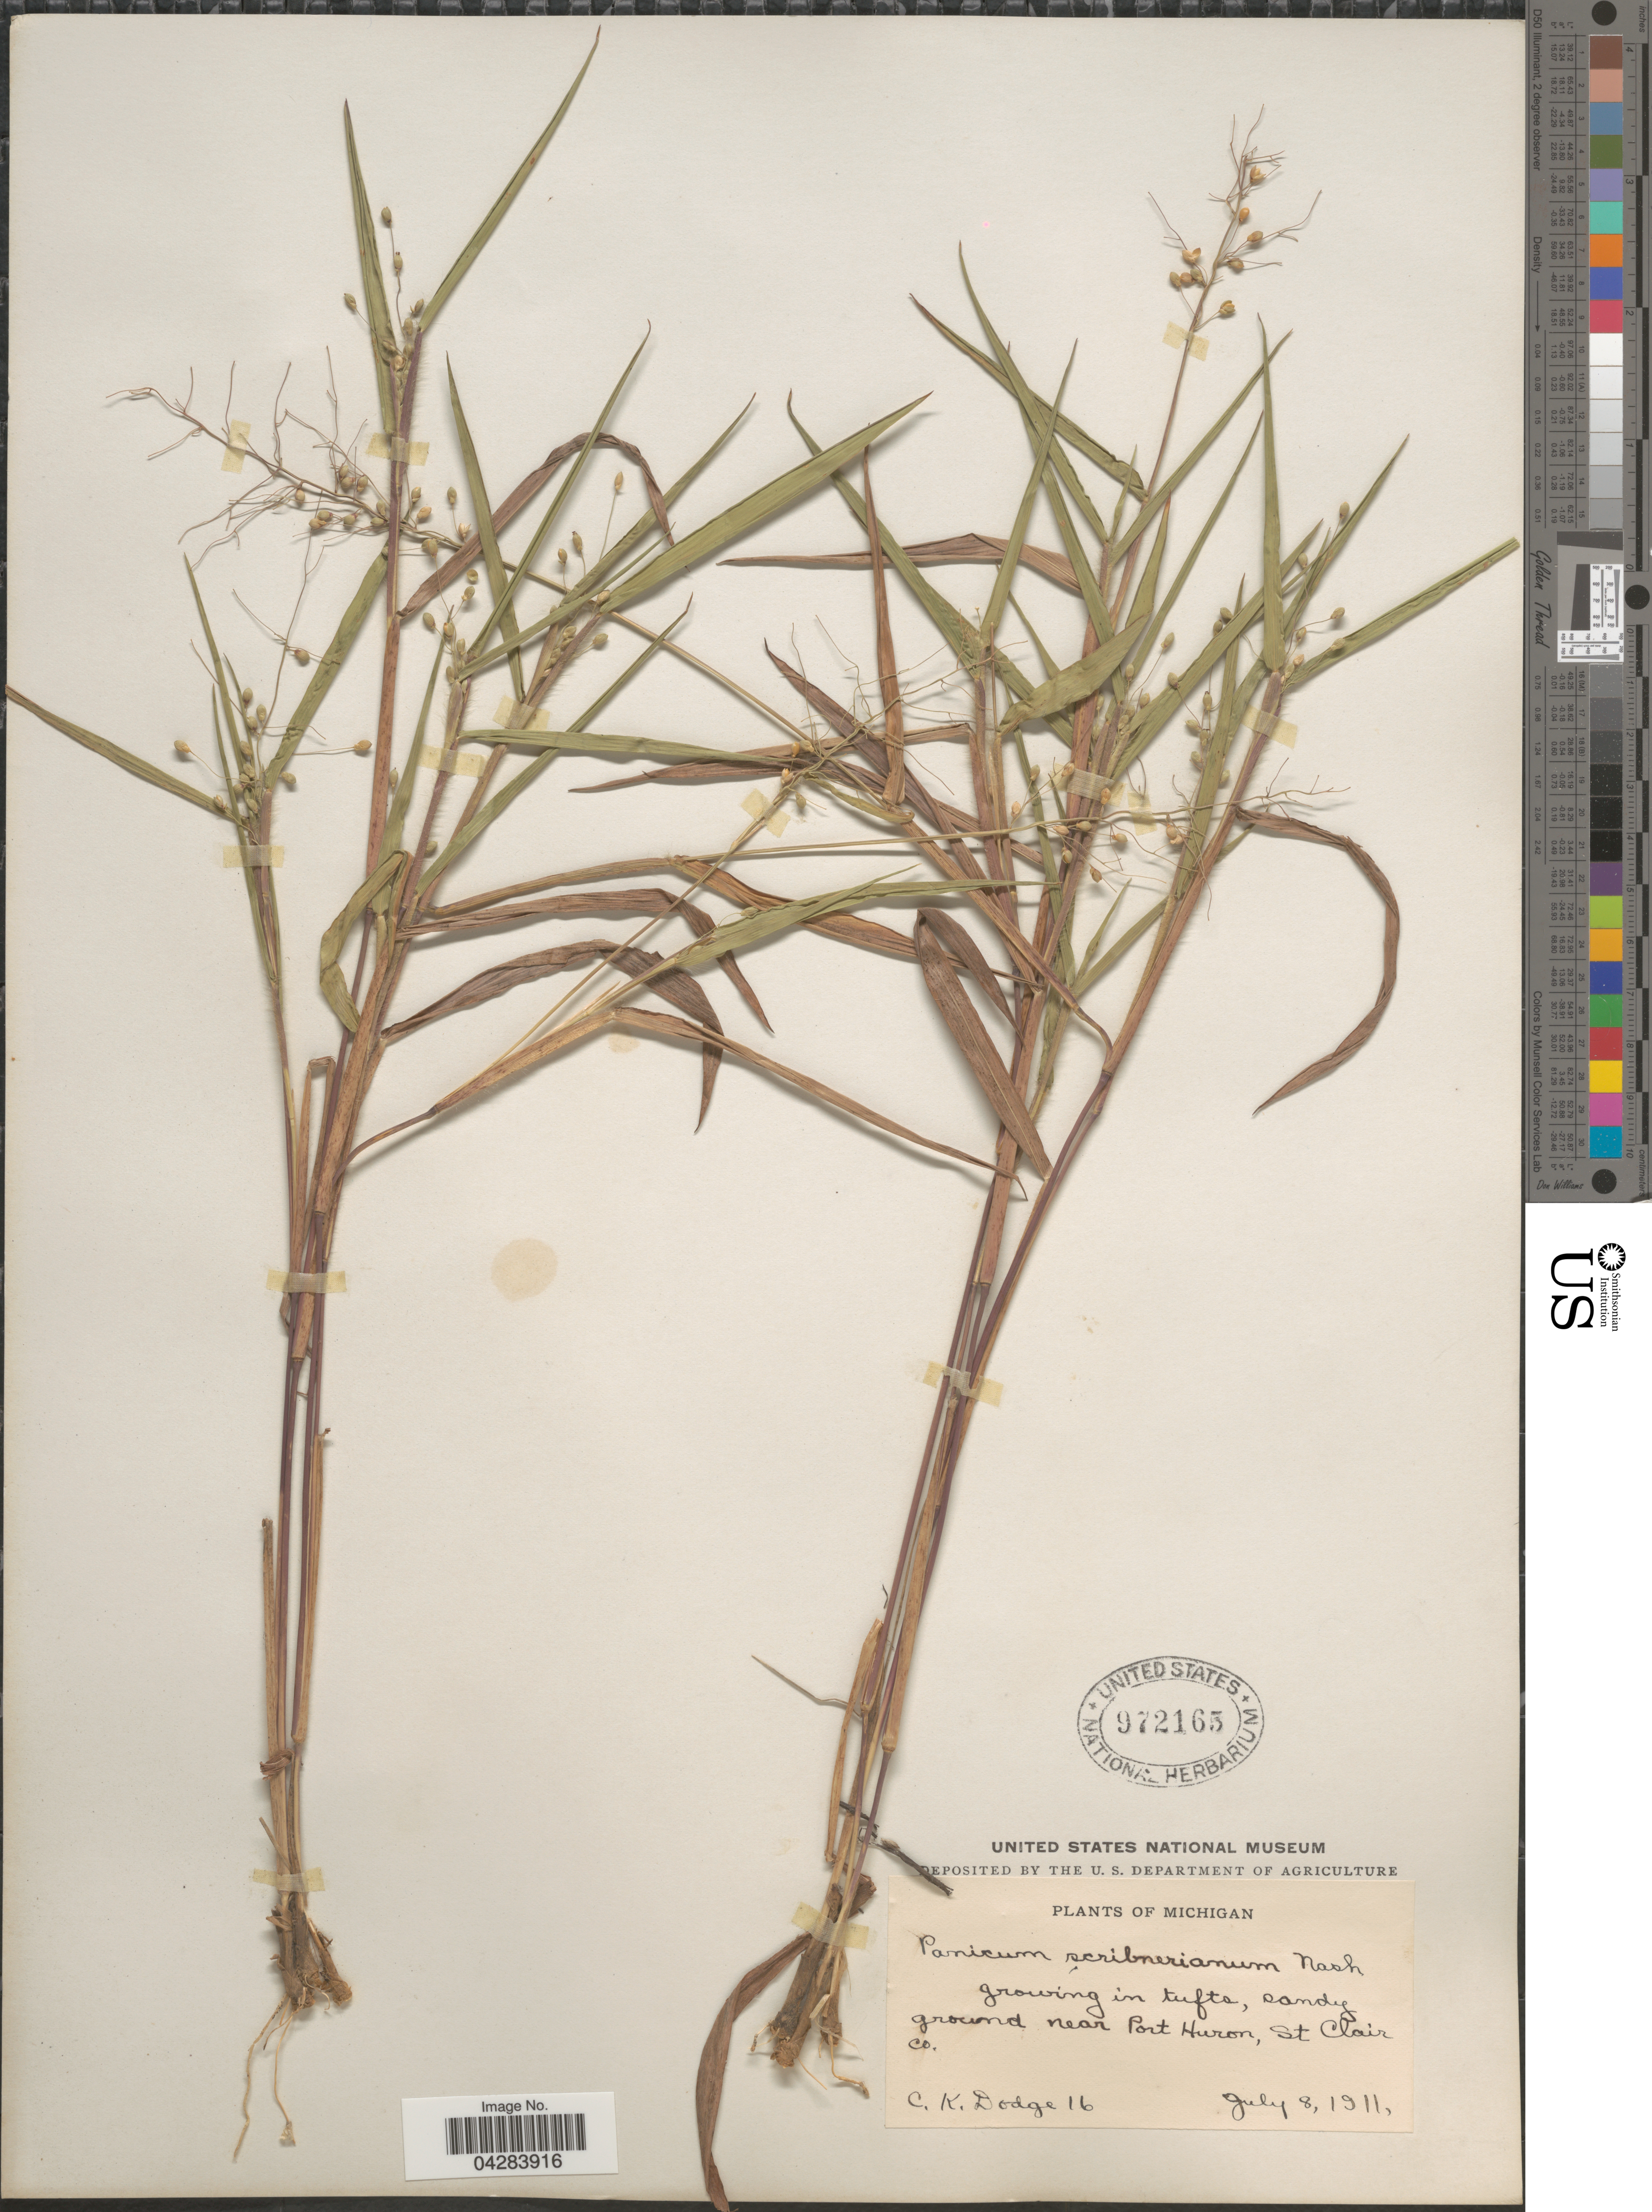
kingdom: Plantae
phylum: Tracheophyta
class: Liliopsida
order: Poales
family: Poaceae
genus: Dichanthelium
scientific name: Dichanthelium oligosanthes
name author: (Schult.) Gould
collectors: C. Dodge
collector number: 16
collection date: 1911-07-08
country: United States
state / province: Michigan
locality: In tufts, sandy ground near Port Huron, St Clair Co.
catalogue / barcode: US 972165